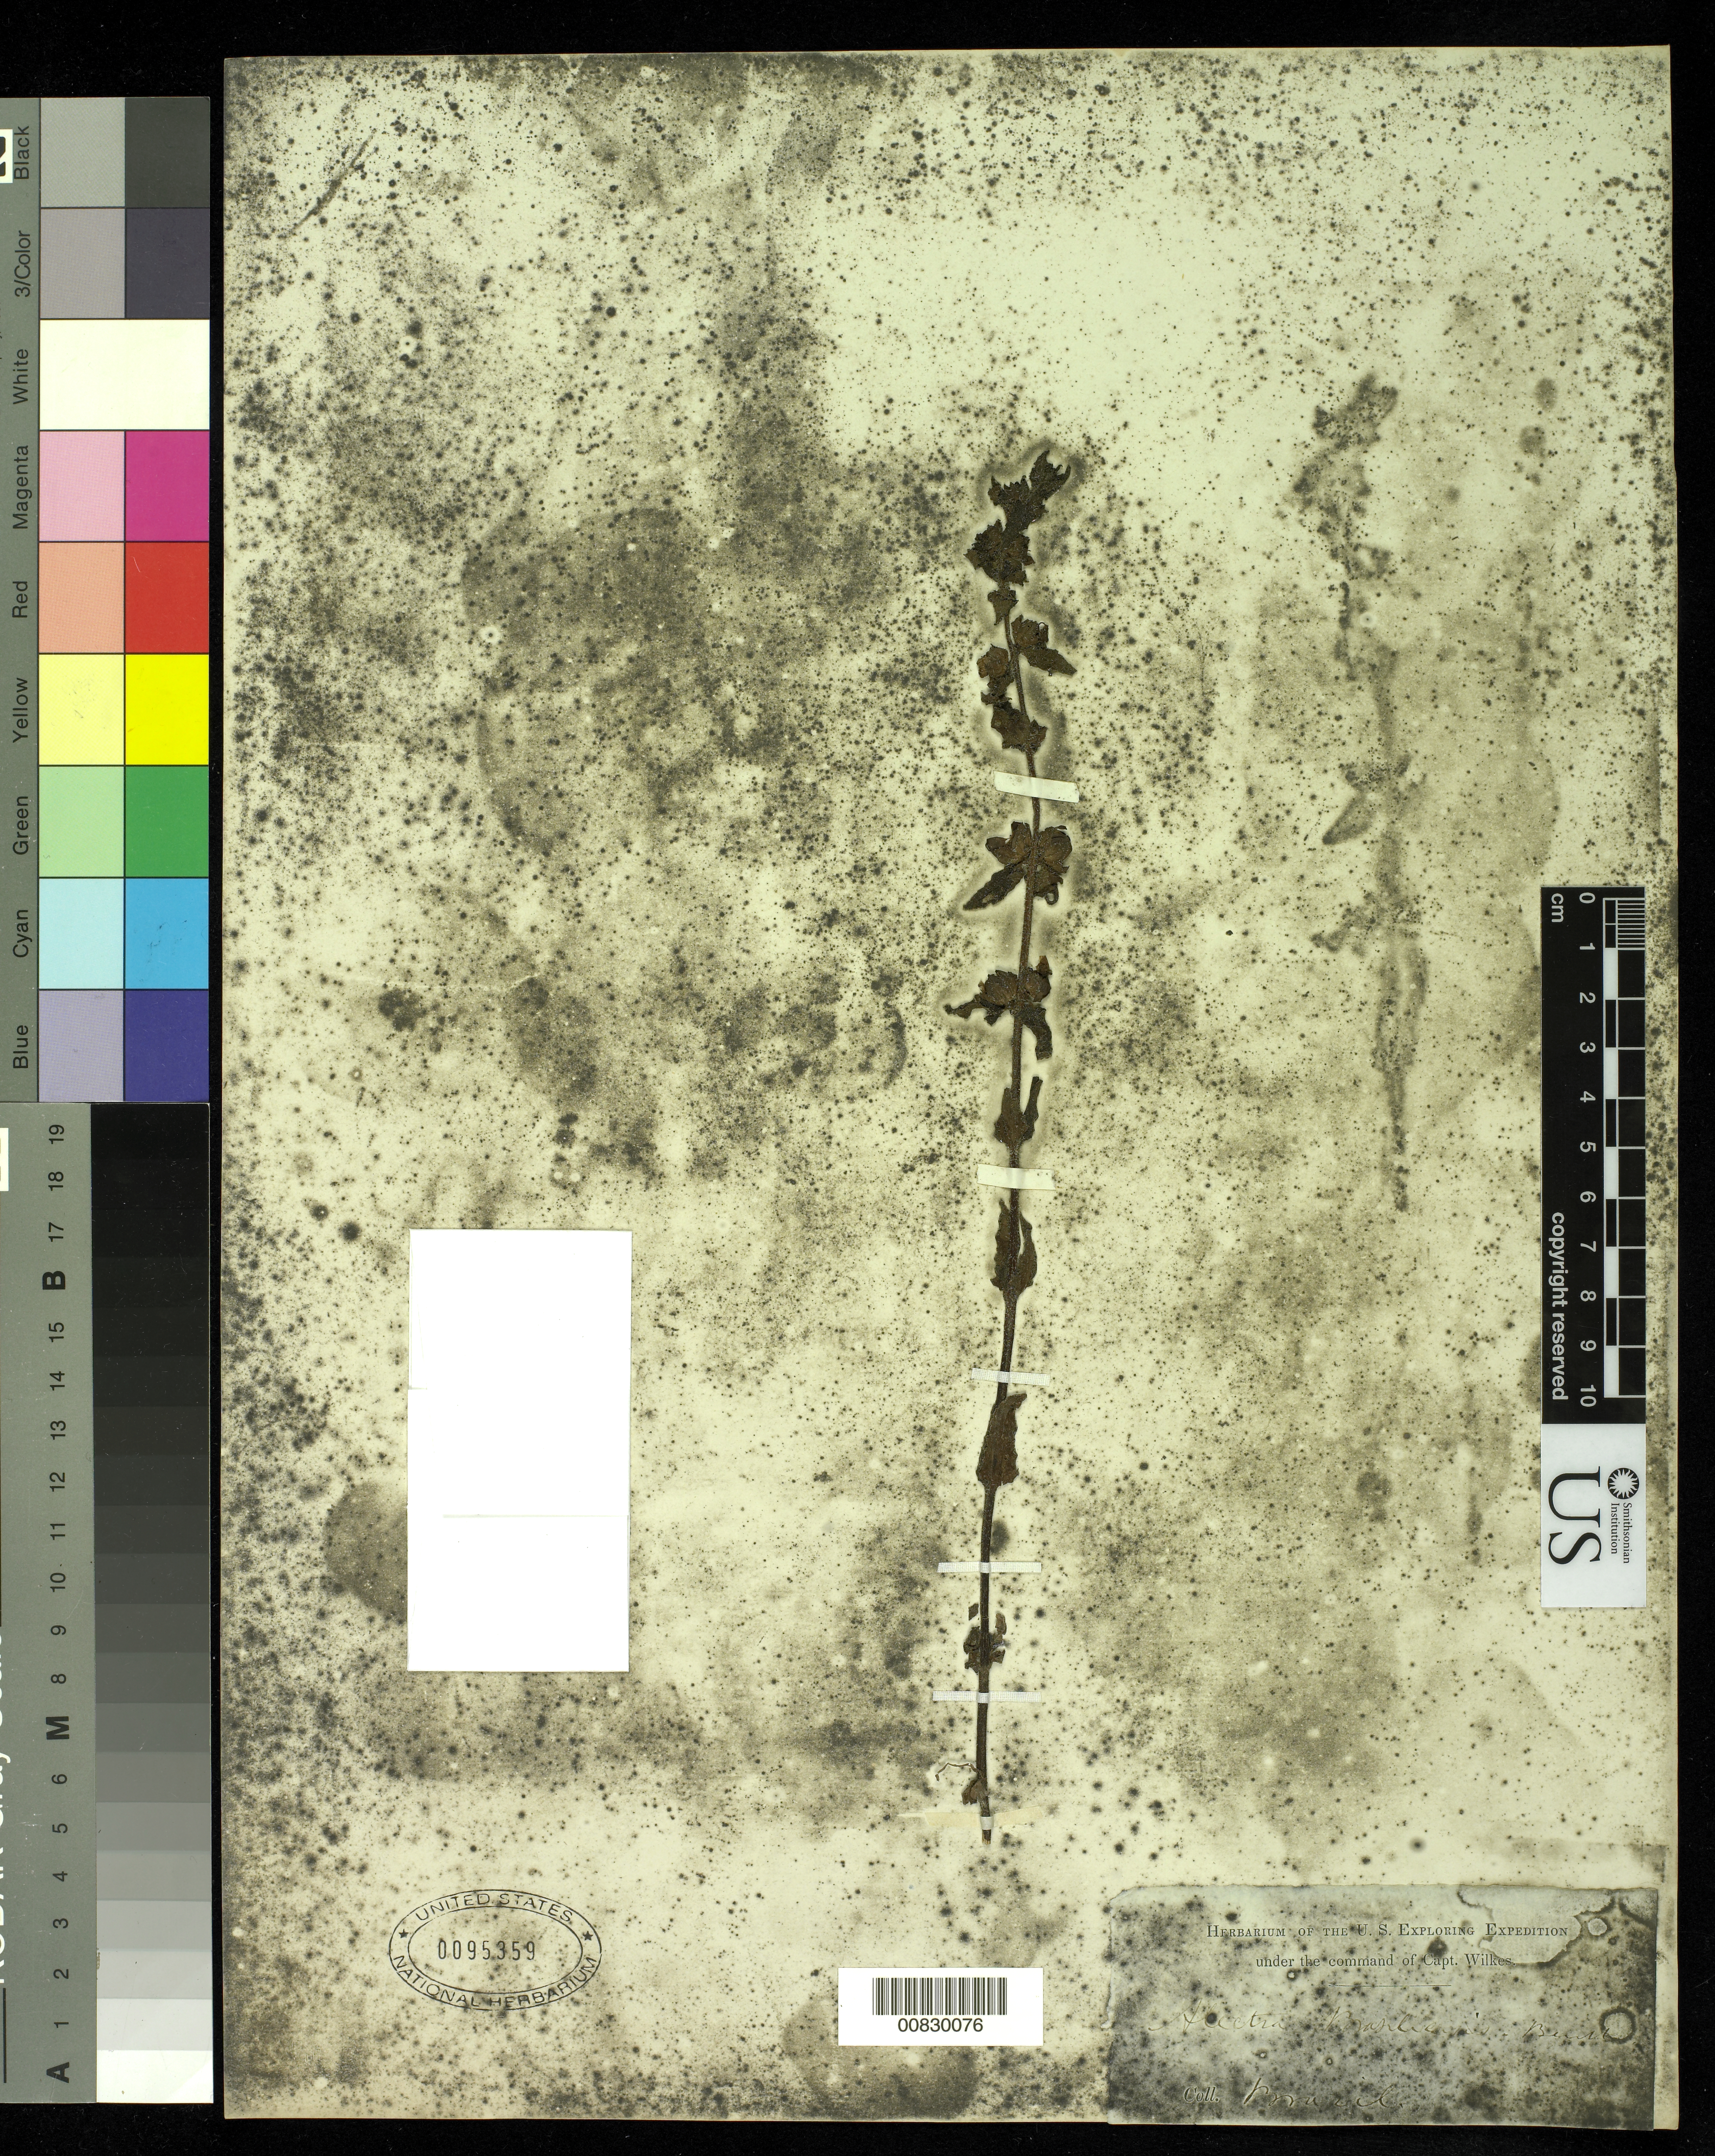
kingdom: Plantae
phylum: Tracheophyta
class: Magnoliopsida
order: Lamiales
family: Orobanchaceae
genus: Alectra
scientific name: Alectra aspera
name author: (Cham. & Schltdl.) L.O. Williams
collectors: Wilkes Explor. Exped.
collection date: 1838/1842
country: Brazil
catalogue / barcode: US 95359